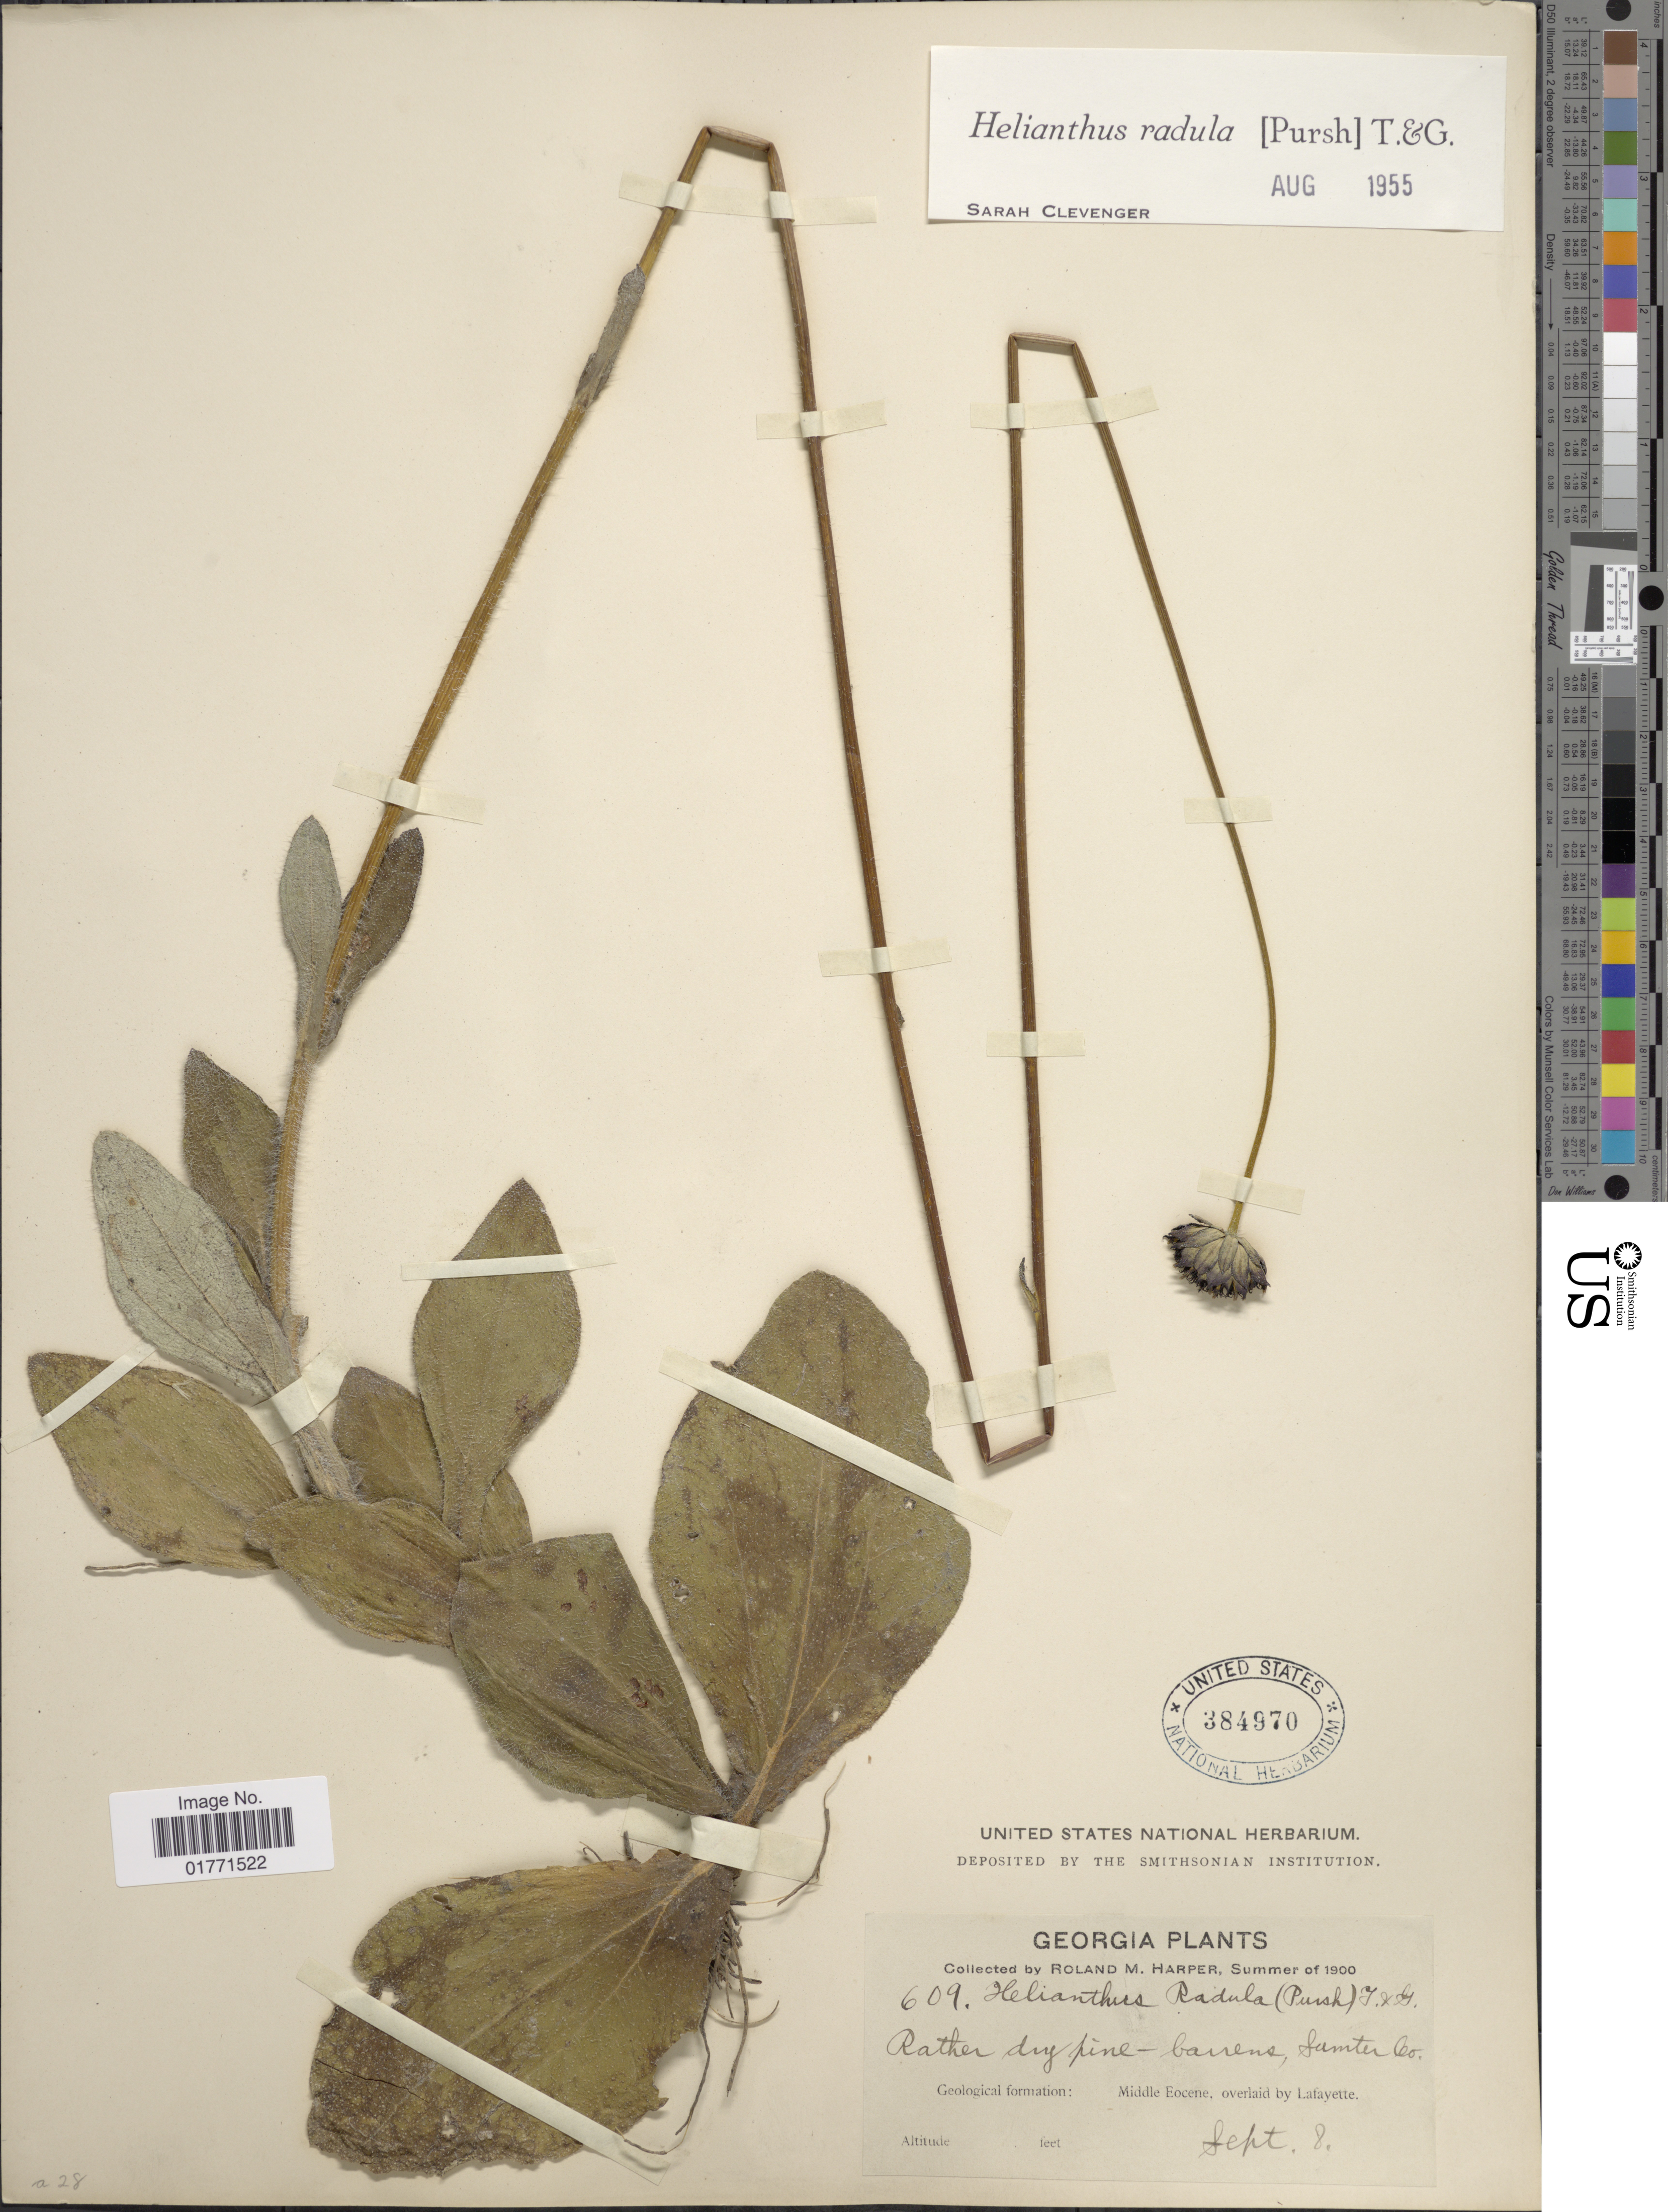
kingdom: Plantae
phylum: Tracheophyta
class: Magnoliopsida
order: Asterales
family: Asteraceae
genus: Helianthus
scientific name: Helianthus radula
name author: (Pursh) Torr. & A. Gray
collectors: R. M. Harper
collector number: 609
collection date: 1900-09-08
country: United States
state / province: Georgia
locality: Pine-Barrens, Sumter Co. Middle Eocene, overlaid by Lafayette.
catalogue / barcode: US 384970